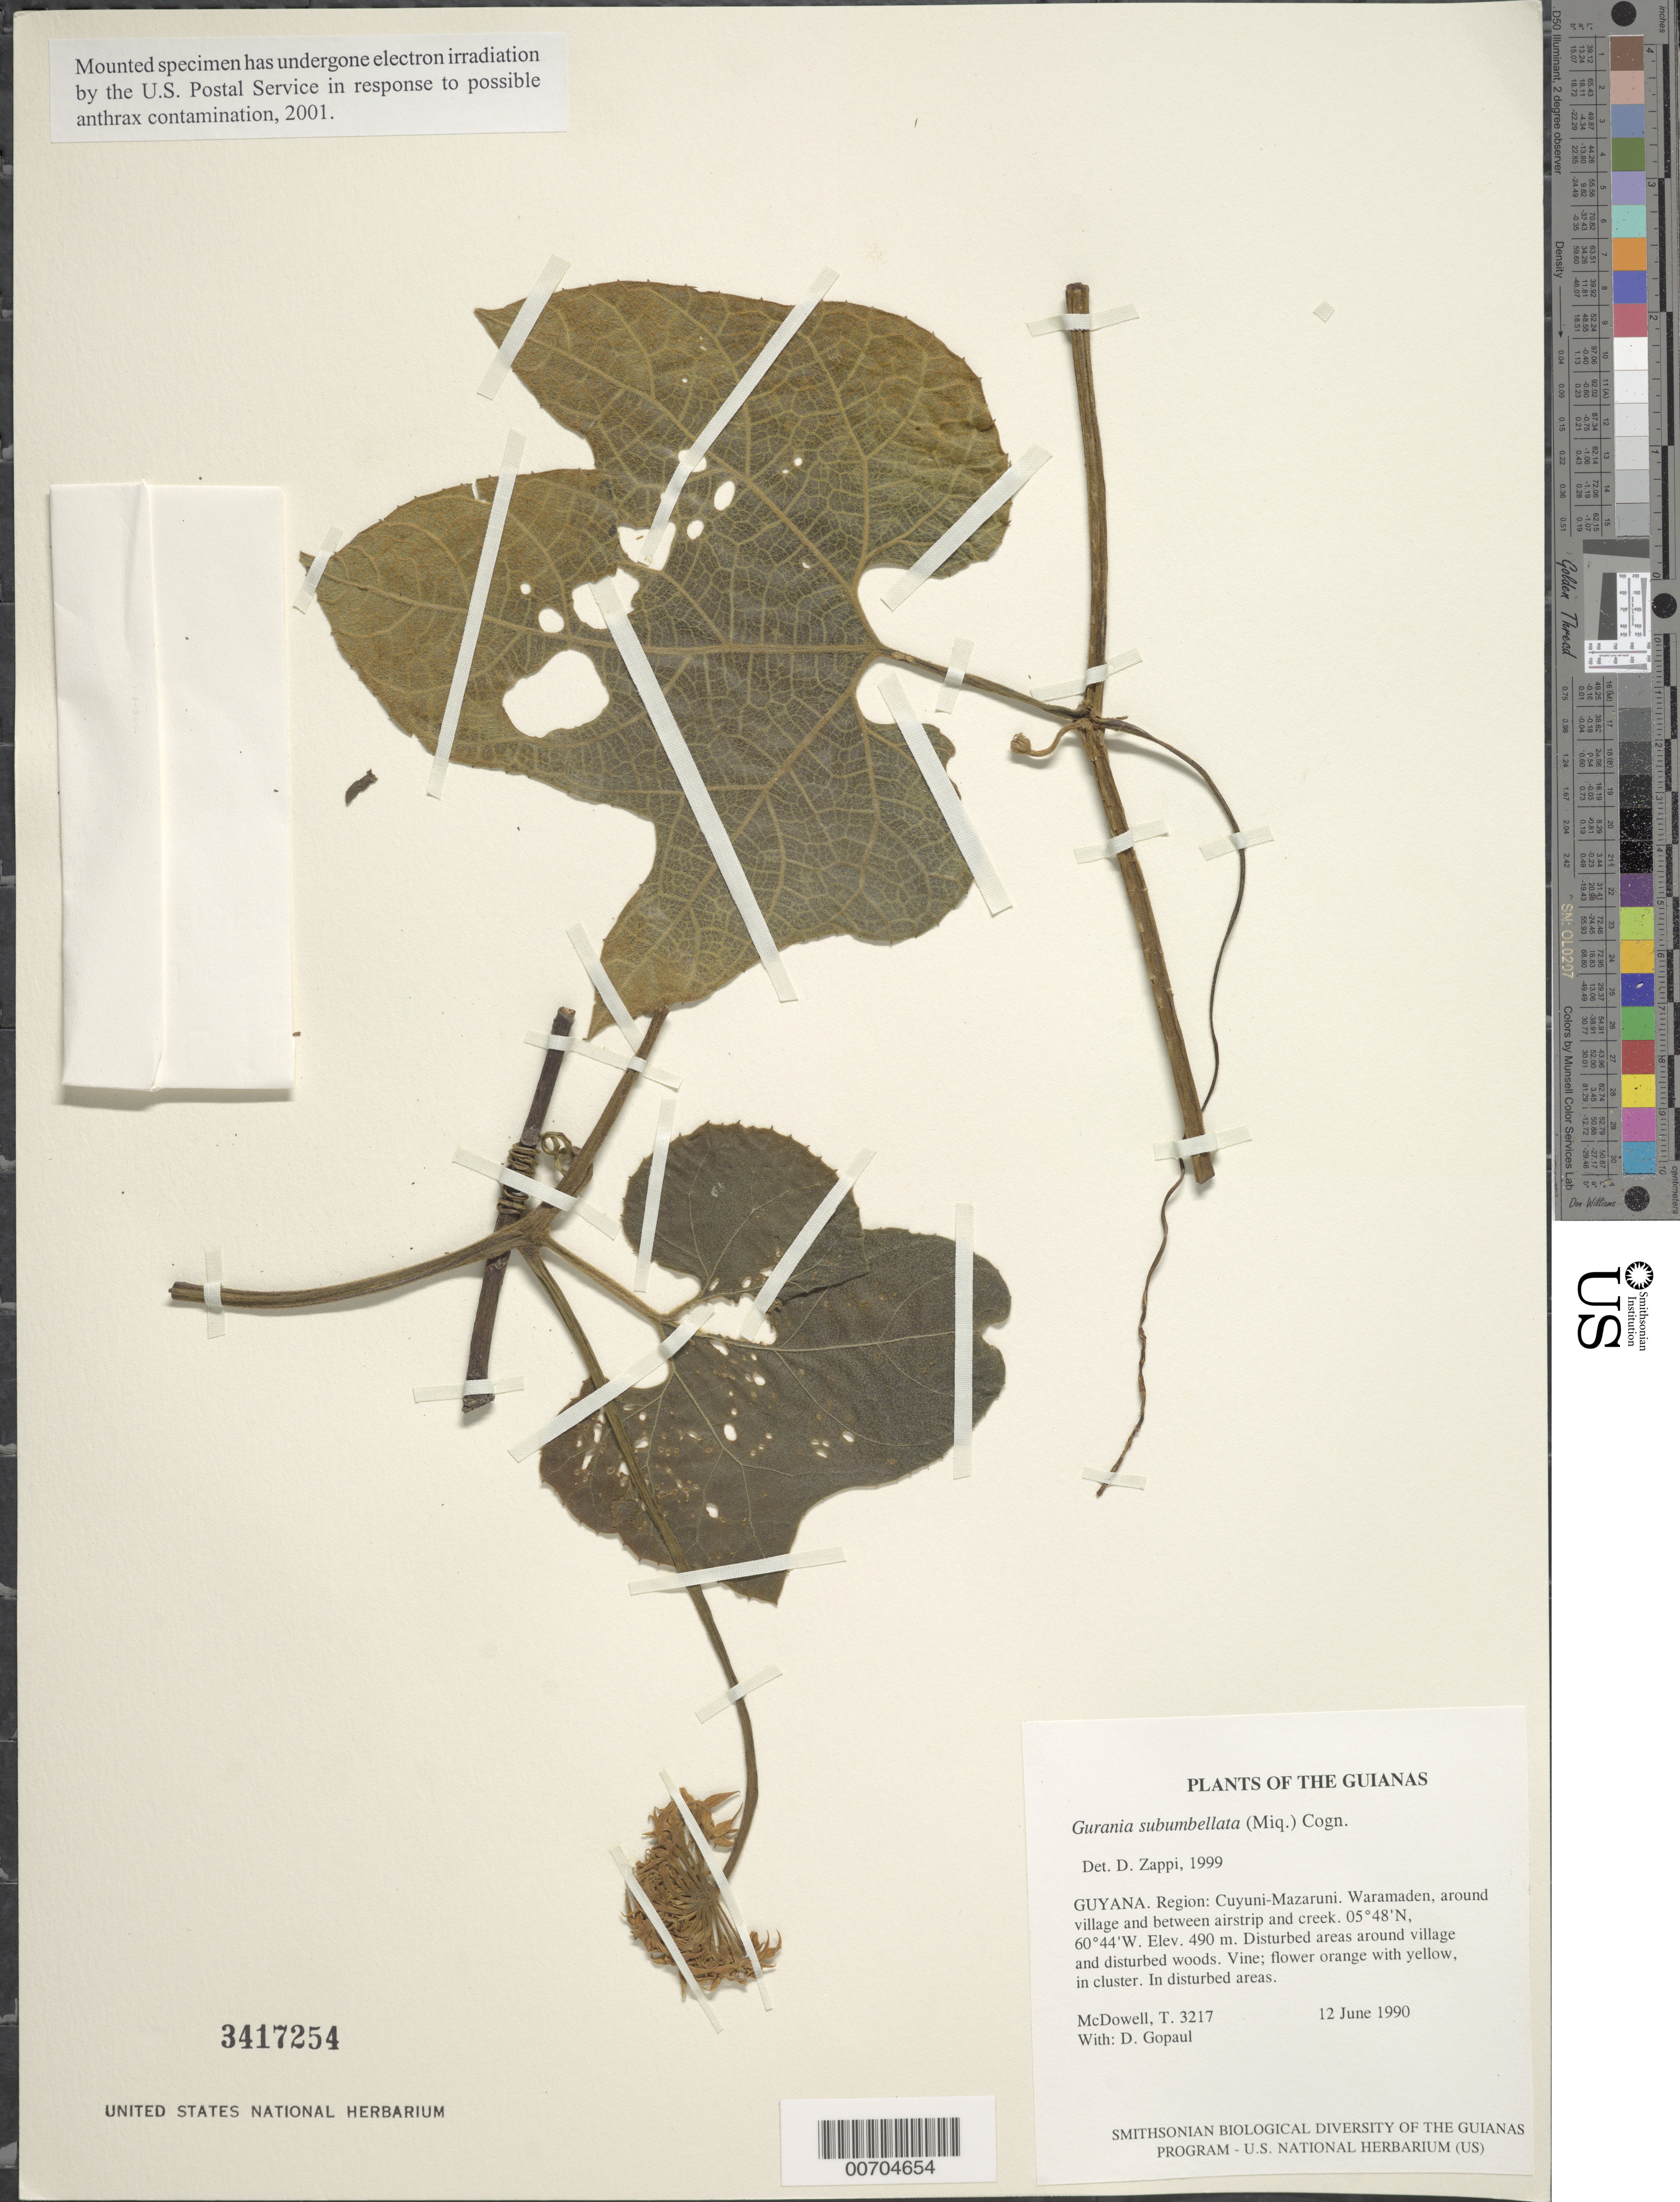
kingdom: Plantae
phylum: Tracheophyta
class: Magnoliopsida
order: Cucurbitales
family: Cucurbitaceae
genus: Gurania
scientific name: Gurania subumbellata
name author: (Miq.) Cogn.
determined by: Zappi, Daniela C.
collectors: T. McDowell & D. Gopaul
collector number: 3217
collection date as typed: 12 June 1990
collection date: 1990-06-12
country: Guyana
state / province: Cuyuni-Mazaruni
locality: Waramaden, around village and between airstrip and creek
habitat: Disturbed areas around village and disturbed woods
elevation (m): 490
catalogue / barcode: US 3417254